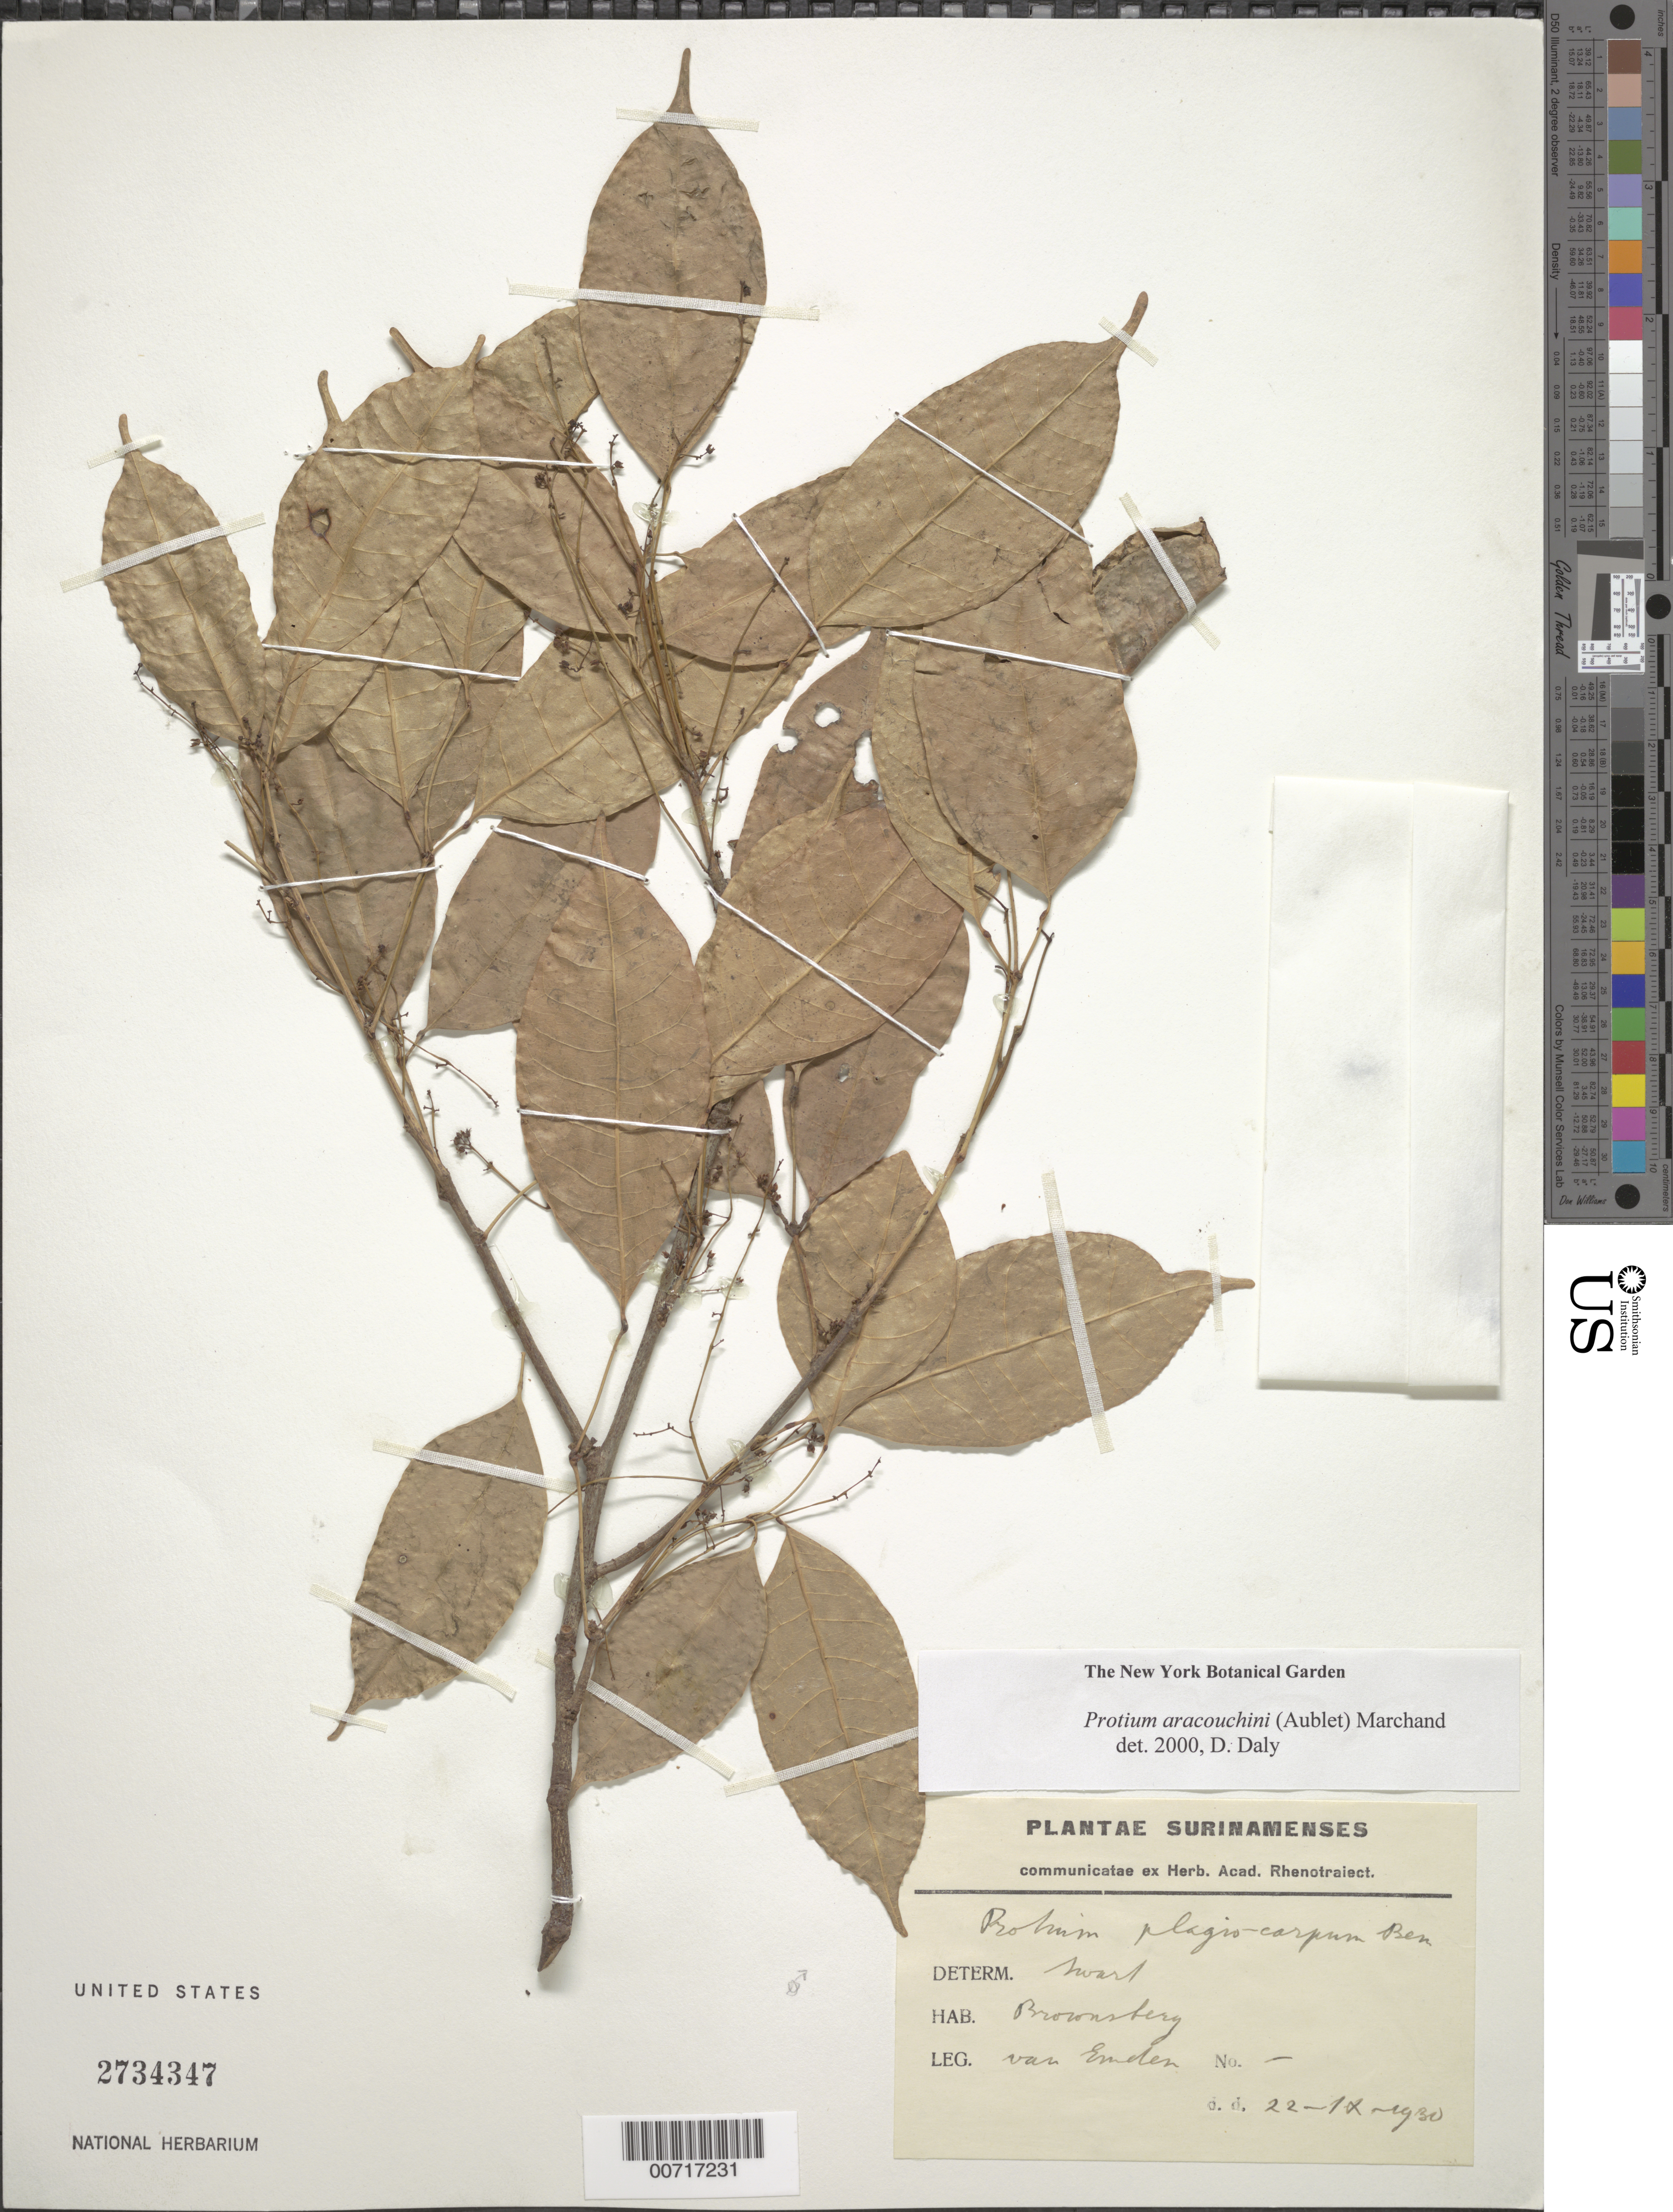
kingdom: Plantae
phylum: Tracheophyta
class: Magnoliopsida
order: Sapindales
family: Burseraceae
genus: Protium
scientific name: Protium aracouchini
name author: (Aubl.) Marchand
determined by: Daly, D. C.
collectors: W. van Emden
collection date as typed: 22-Nov-30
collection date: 1930-11-22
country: Suriname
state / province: Brokopondo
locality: Brownsberg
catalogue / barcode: US 2734347